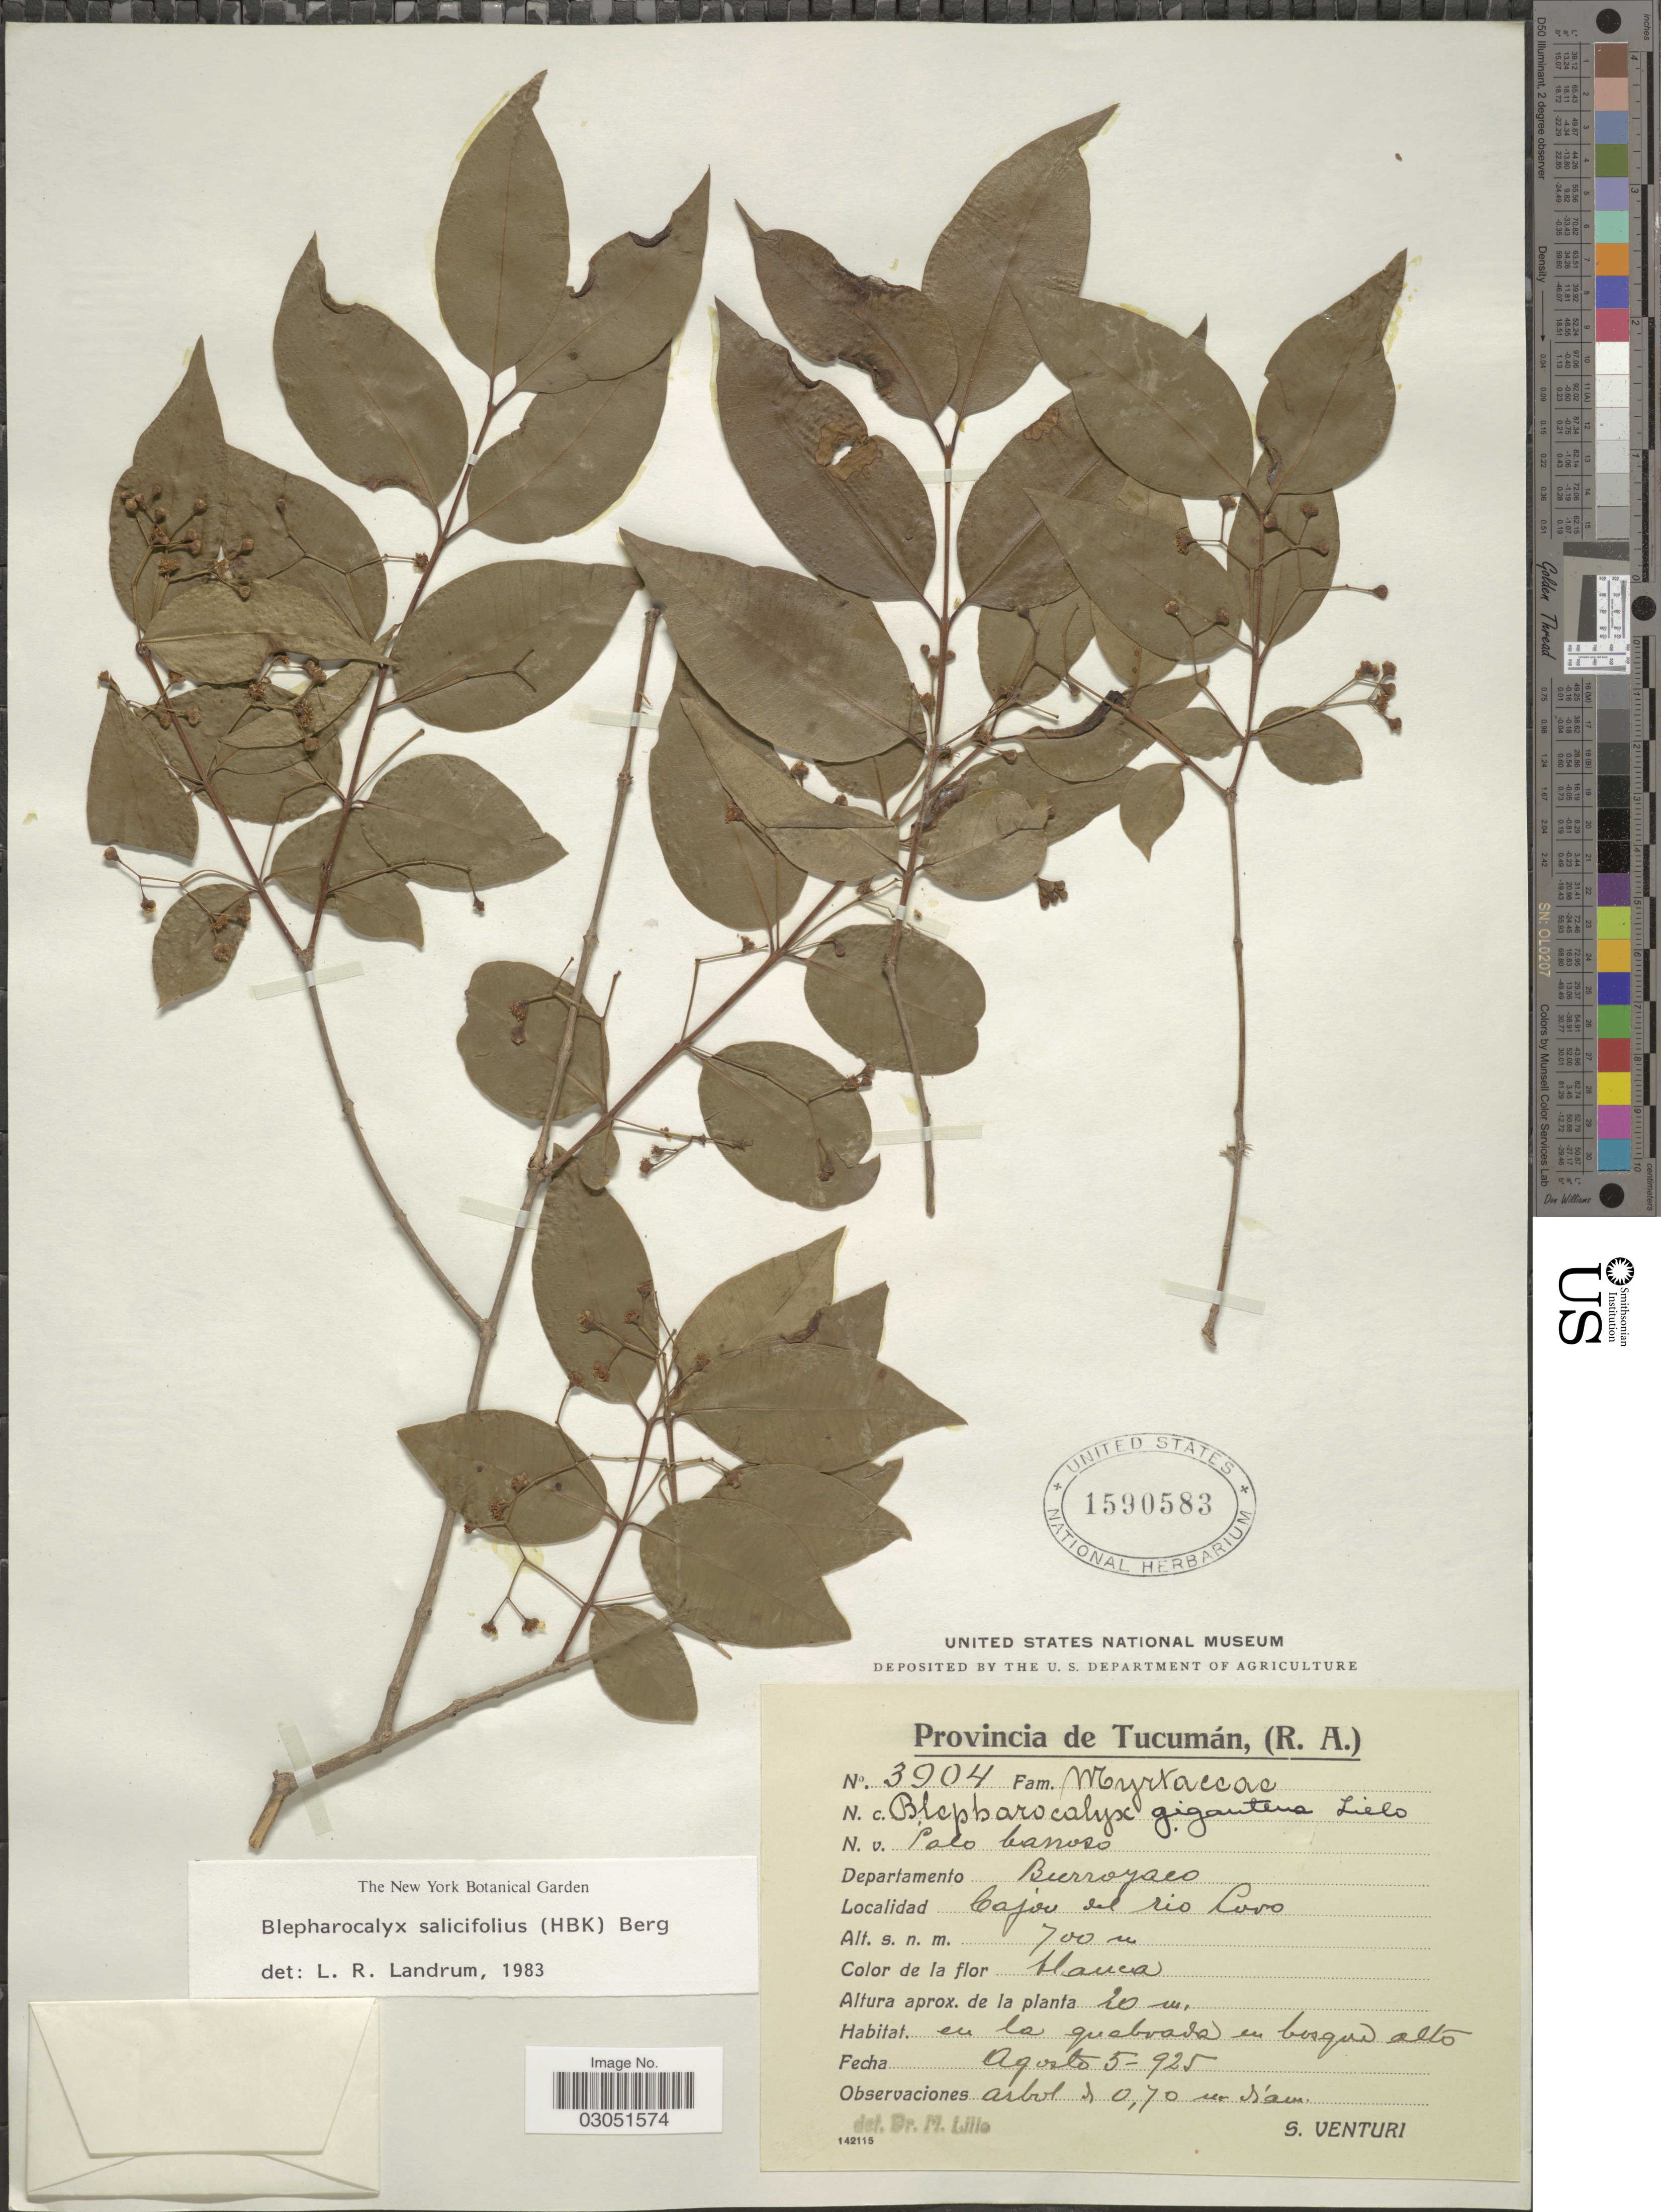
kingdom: Plantae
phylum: Tracheophyta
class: Magnoliopsida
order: Myrtales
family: Myrtaceae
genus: Blepharocalyx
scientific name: Blepharocalyx salicifolius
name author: (Kunth) O. Berg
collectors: S. Venturi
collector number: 3904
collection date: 1925-08-05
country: Argentina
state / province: Tucuman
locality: Departamento Burruyacu, Cajon del Rio Loro.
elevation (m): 700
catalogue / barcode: US 1590583